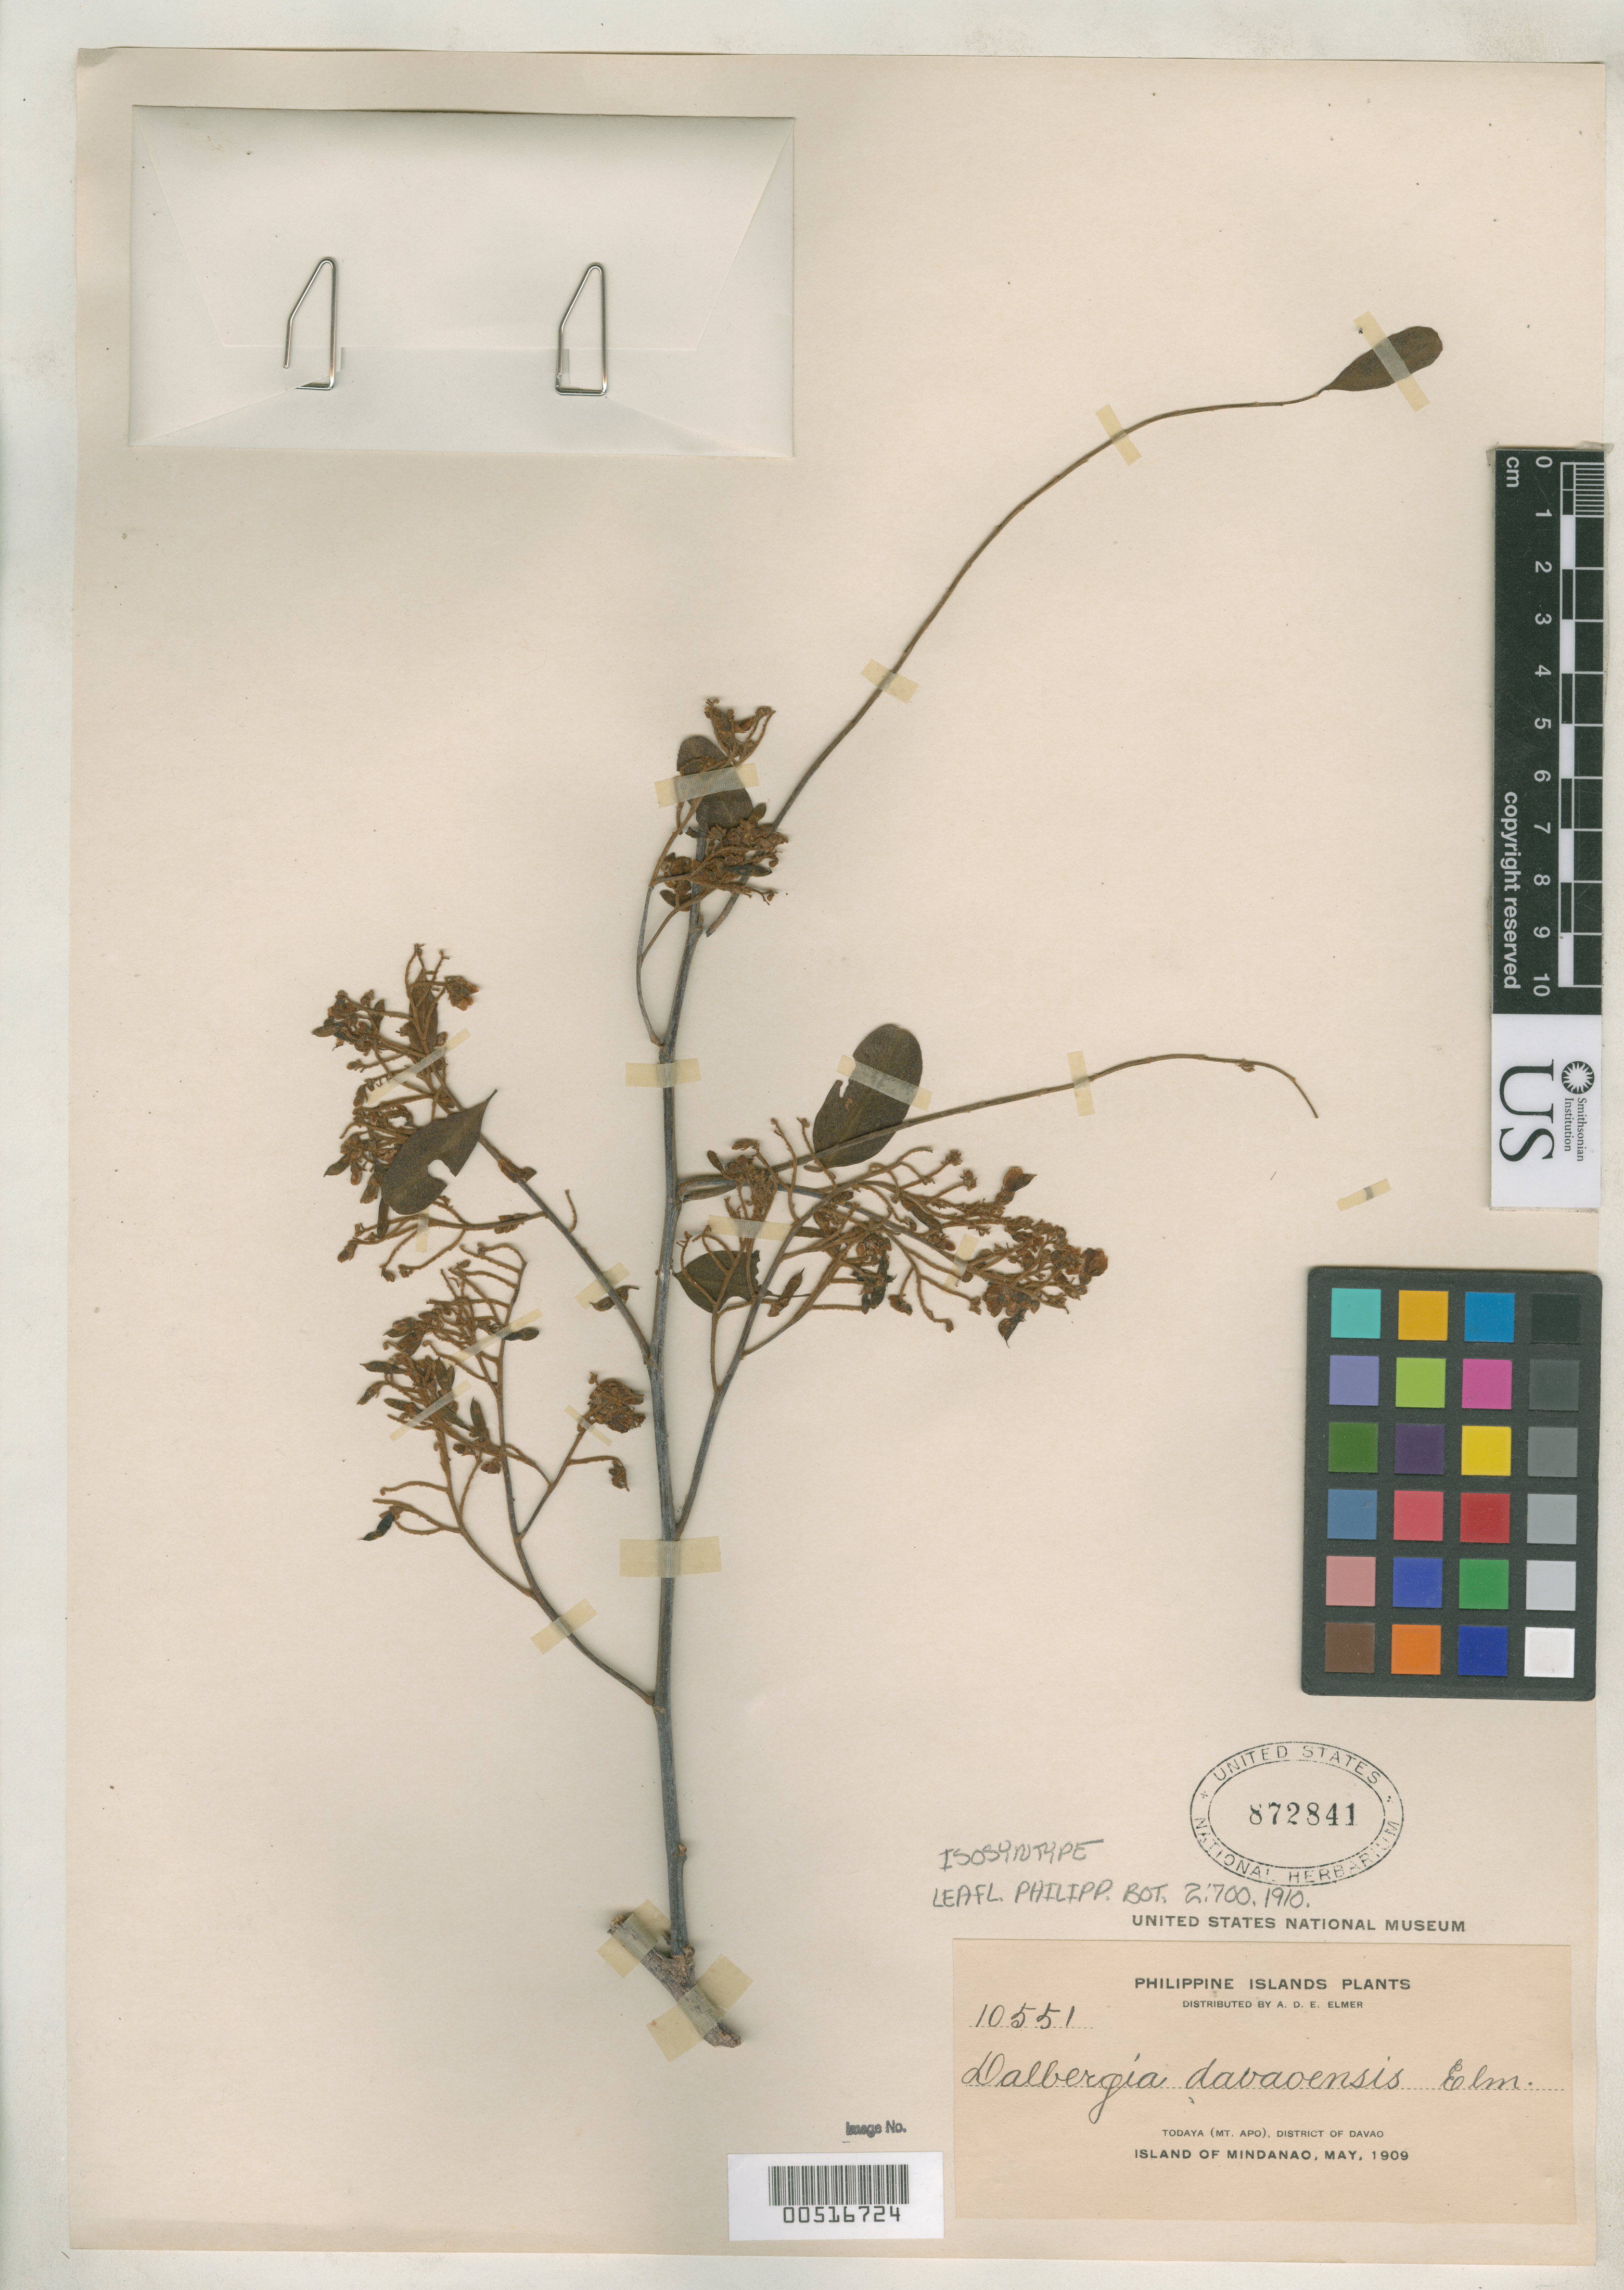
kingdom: Plantae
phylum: Tracheophyta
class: Magnoliopsida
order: Fabales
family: Fabaceae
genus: Dalbergia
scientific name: Dalbergia davaoensis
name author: Elmer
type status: Isosyntype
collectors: A. D. E. Elmer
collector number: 10551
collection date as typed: May 1909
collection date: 1909-05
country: Philippines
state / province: Davao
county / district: Davao del Sur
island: Mindanao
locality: Todaya, Mt. Apo.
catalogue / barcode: US 872841